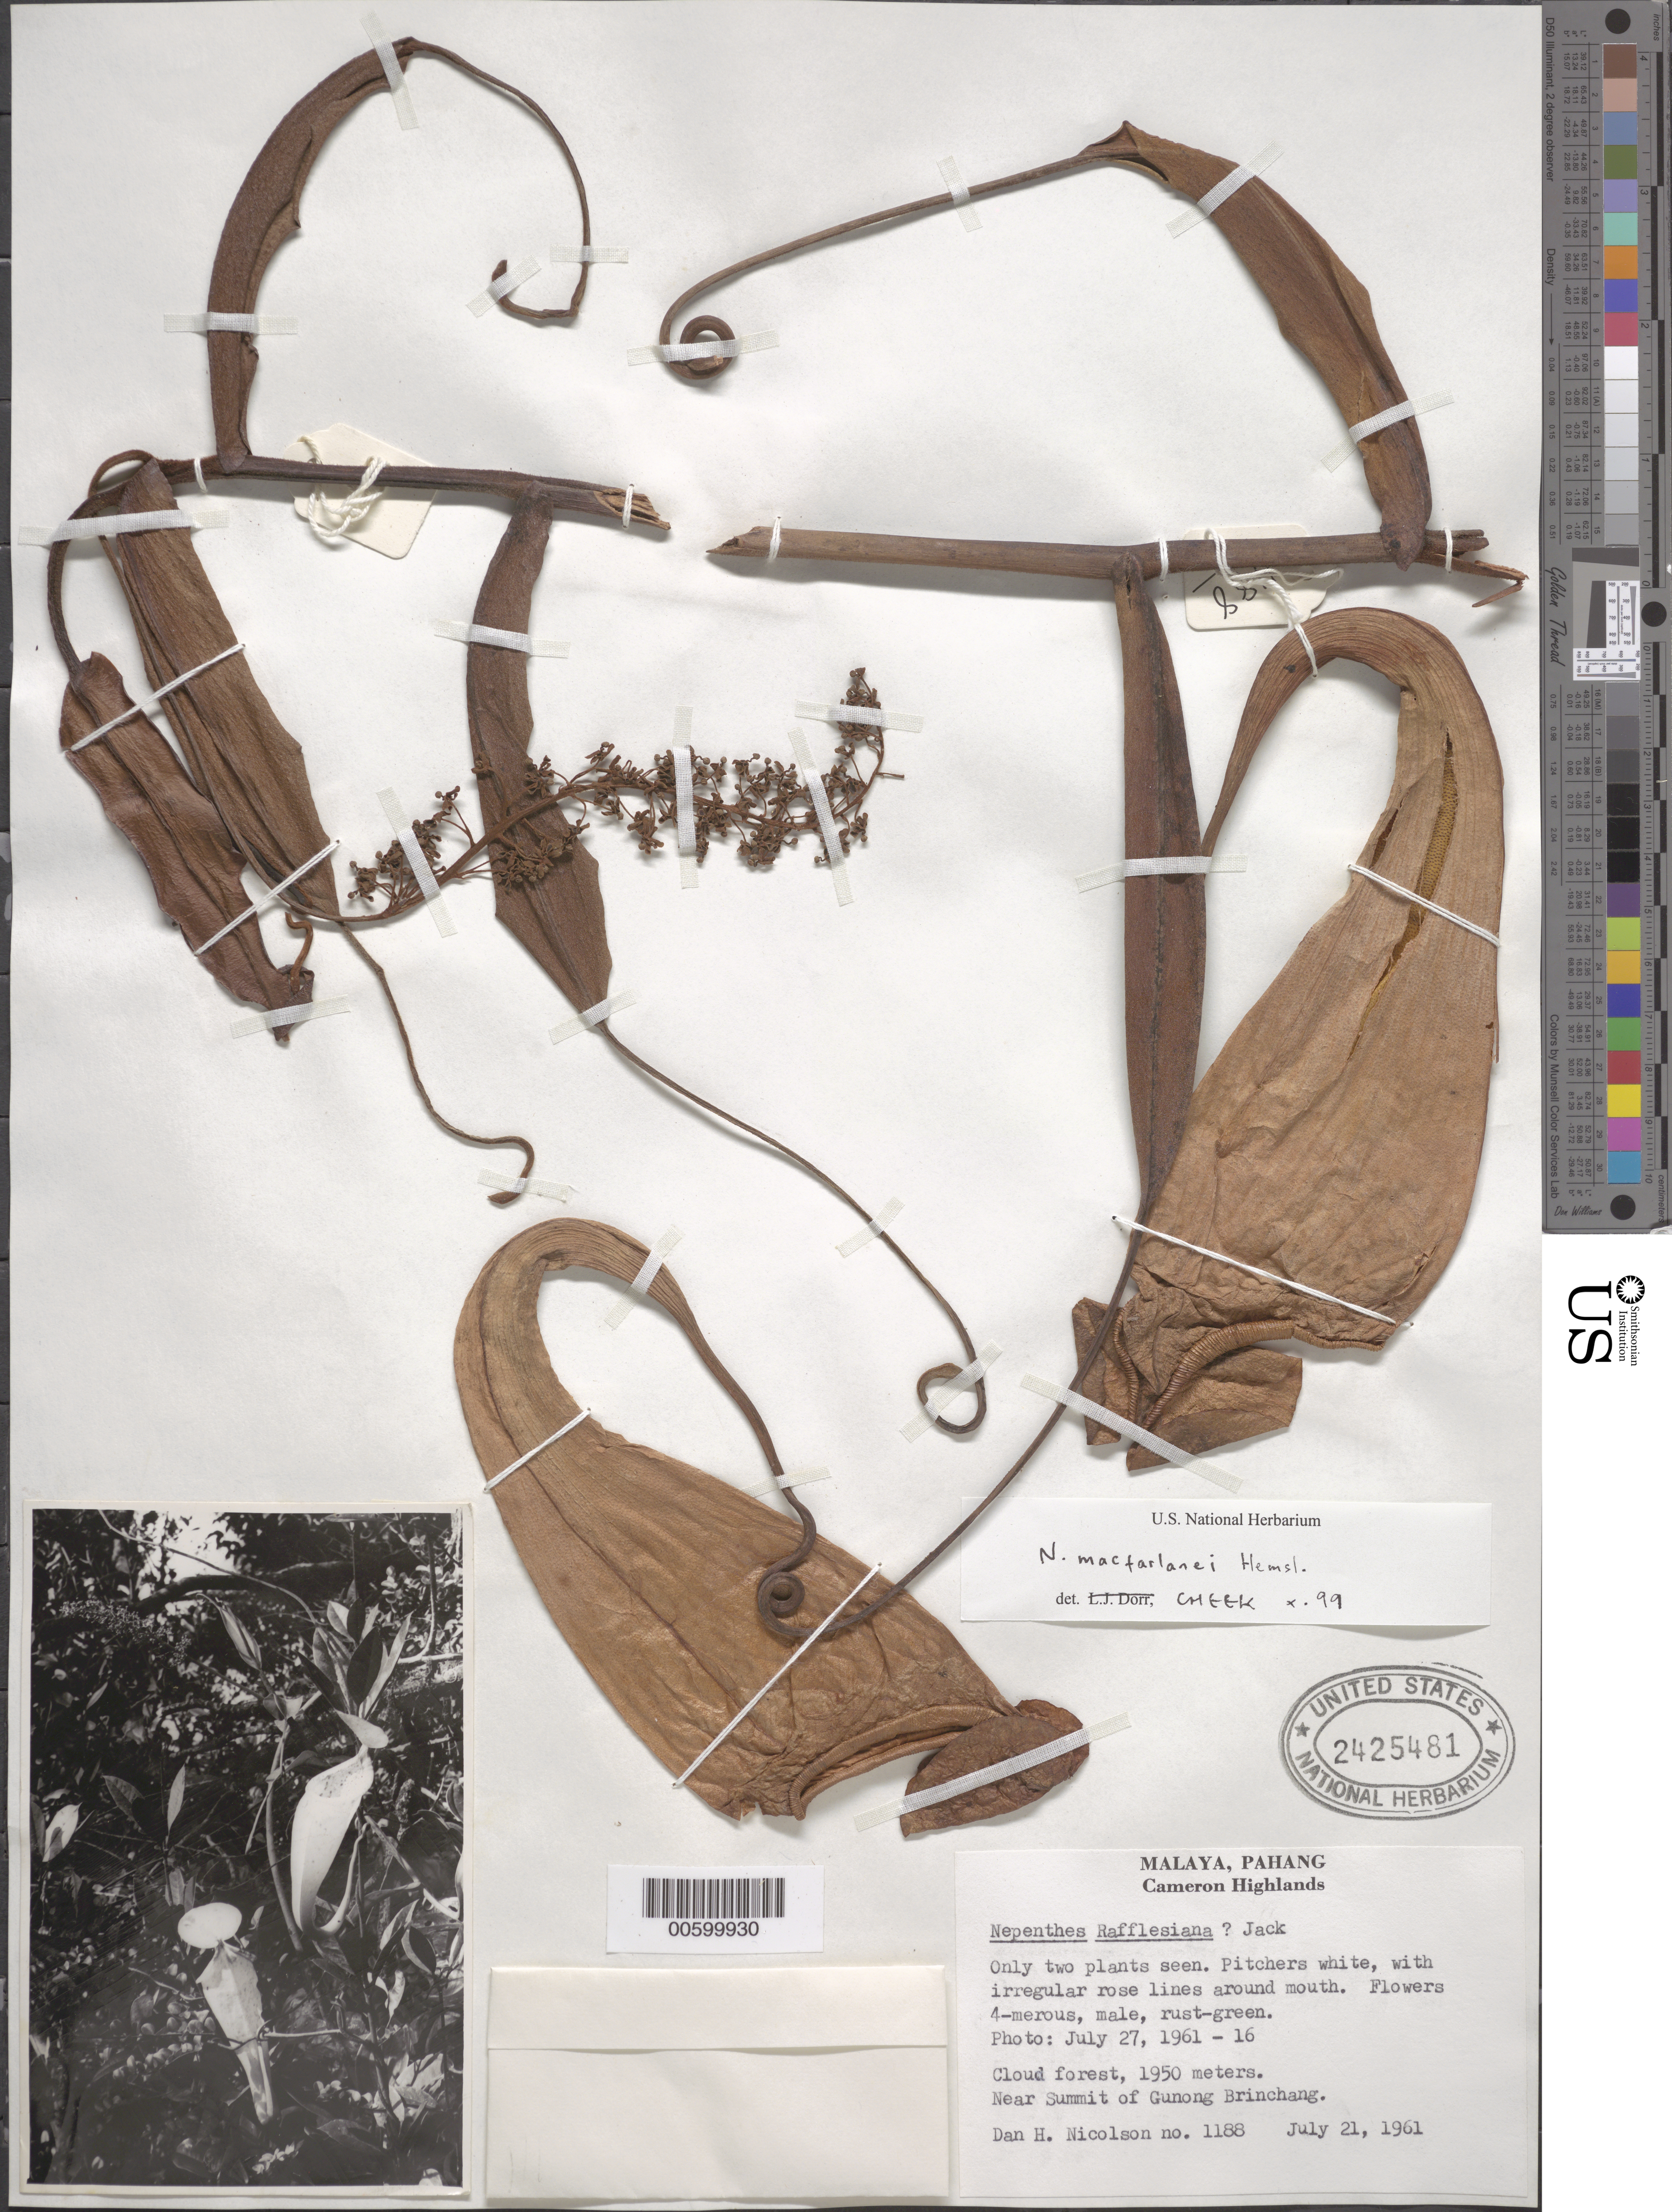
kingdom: Plantae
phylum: Tracheophyta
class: Magnoliopsida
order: Caryophyllales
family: Nepenthaceae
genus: Nepenthes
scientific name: Nepenthes macfarlanei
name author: Jack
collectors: D. H. Nicolson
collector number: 1188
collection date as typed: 21 Jul 1961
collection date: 1961-07-21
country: Malaysia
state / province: Pahang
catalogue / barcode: US 2425481